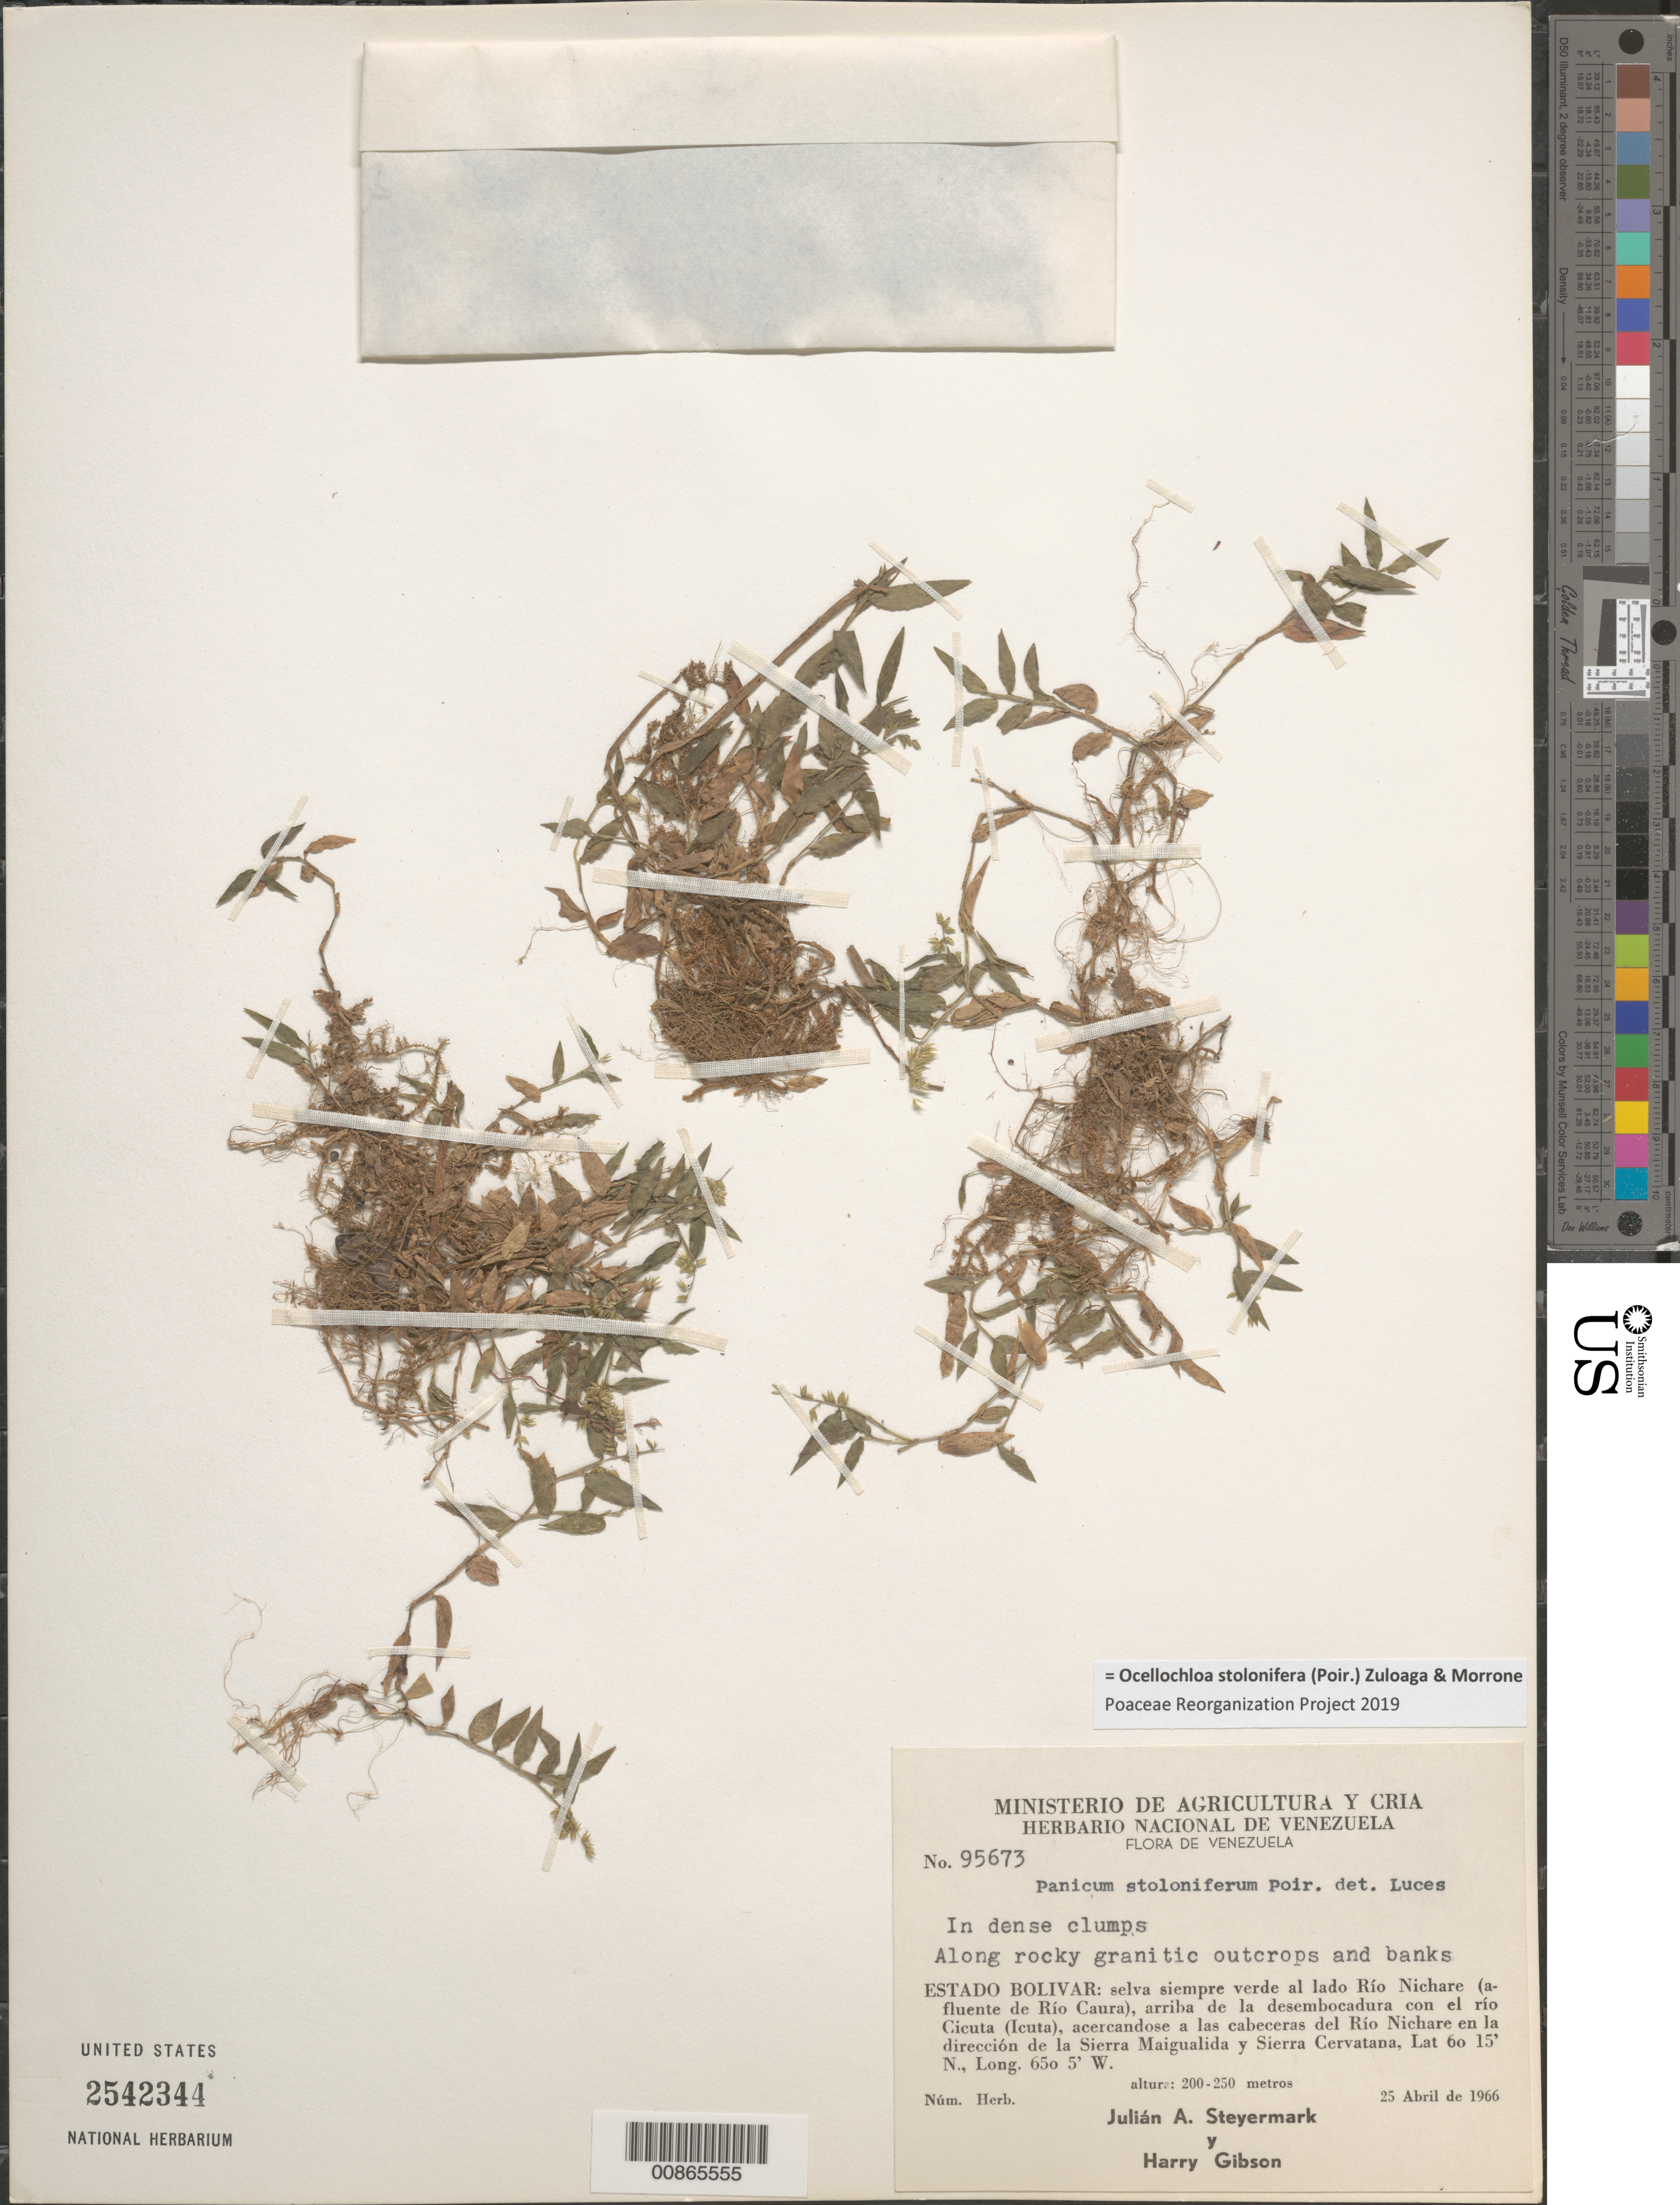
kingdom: Plantae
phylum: Tracheophyta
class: Liliopsida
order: Poales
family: Poaceae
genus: Panicum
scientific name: Panicum stoloniferum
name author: Poir.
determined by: Luces, --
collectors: J. Steyermark & H. Gibson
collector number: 95673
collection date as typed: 25-Apr-66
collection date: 1966-04-25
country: Venezuela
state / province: Bolívar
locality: Río Nichare (affl. Río Caura), arriba la desembocadura con el Río Cicuta (Icuta), acercandose a las cabeceras del Río Nichare en la dirrecion de la Sierra Maigualida y Sierra Cervantana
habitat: Along rocky granitic outcrops and banks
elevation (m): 200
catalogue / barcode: US 2542344